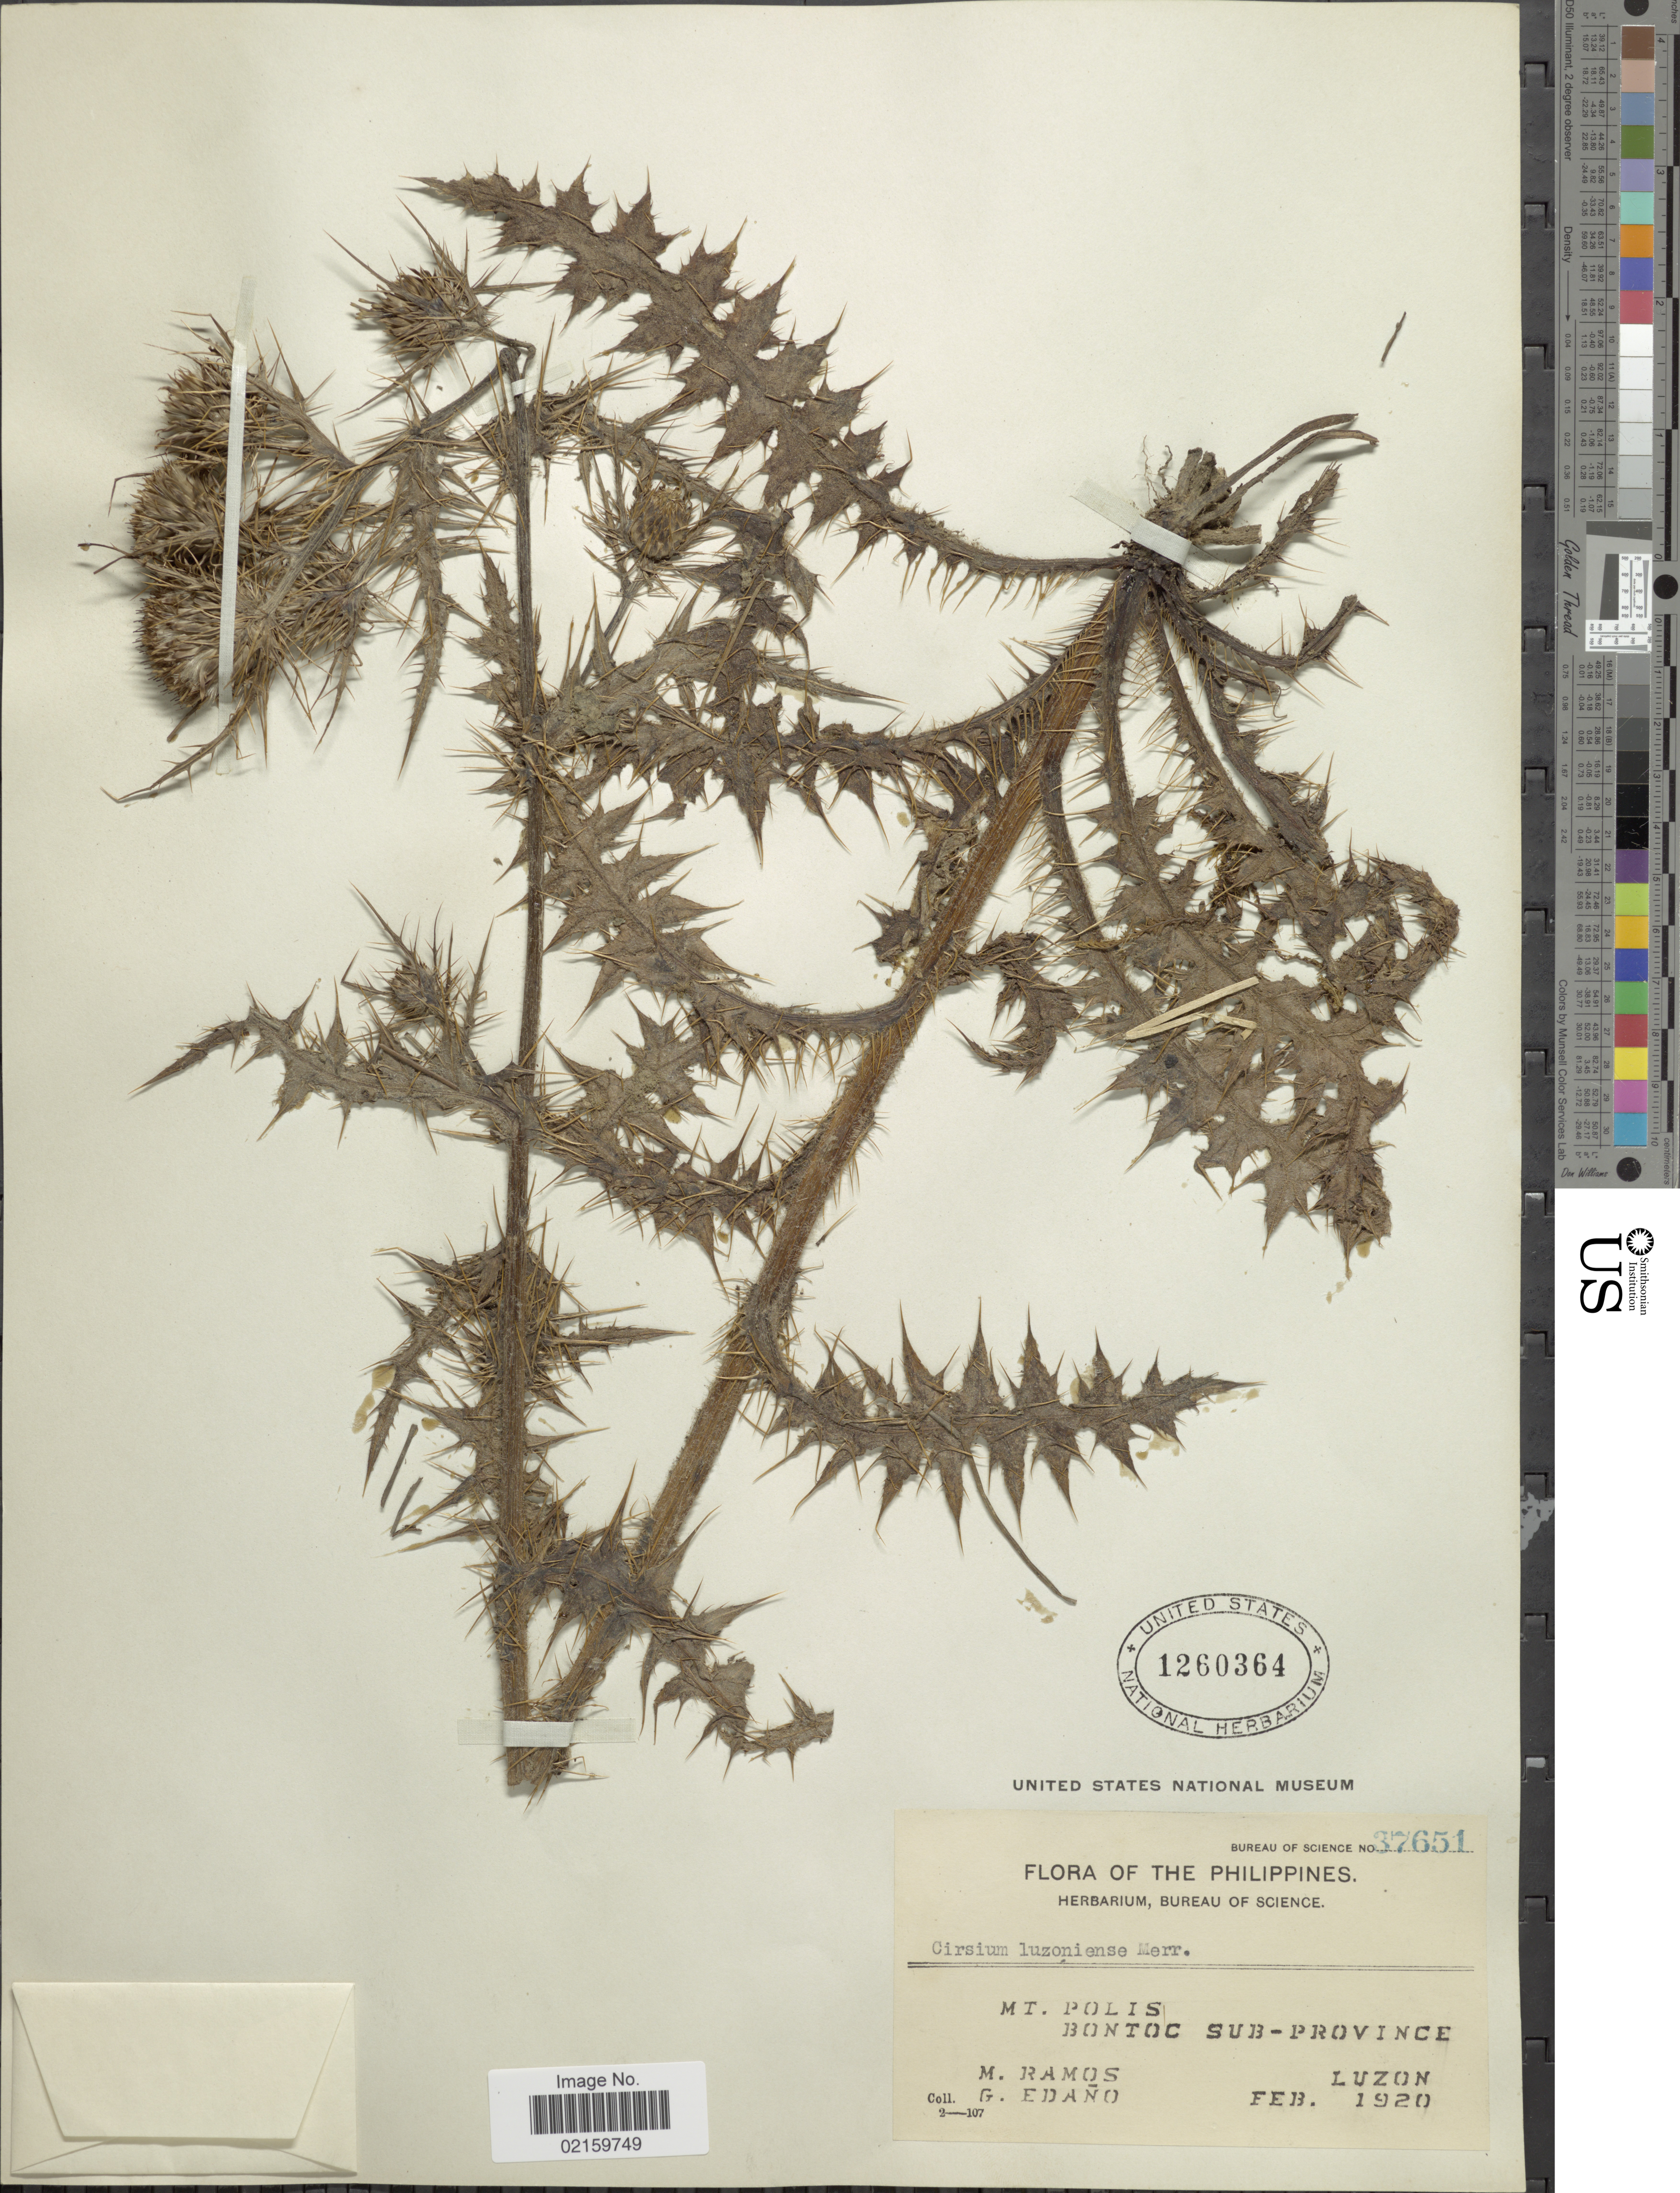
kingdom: Plantae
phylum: Tracheophyta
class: Magnoliopsida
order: Asterales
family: Asteraceae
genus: Cirsium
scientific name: Cirsium luzoniense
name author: Merr.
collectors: M. Ramos & G. Edaño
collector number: bureau of Science 37651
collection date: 1920-02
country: Philippines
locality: Mt. Polis Bontoc Sub-province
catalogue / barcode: US 1260364